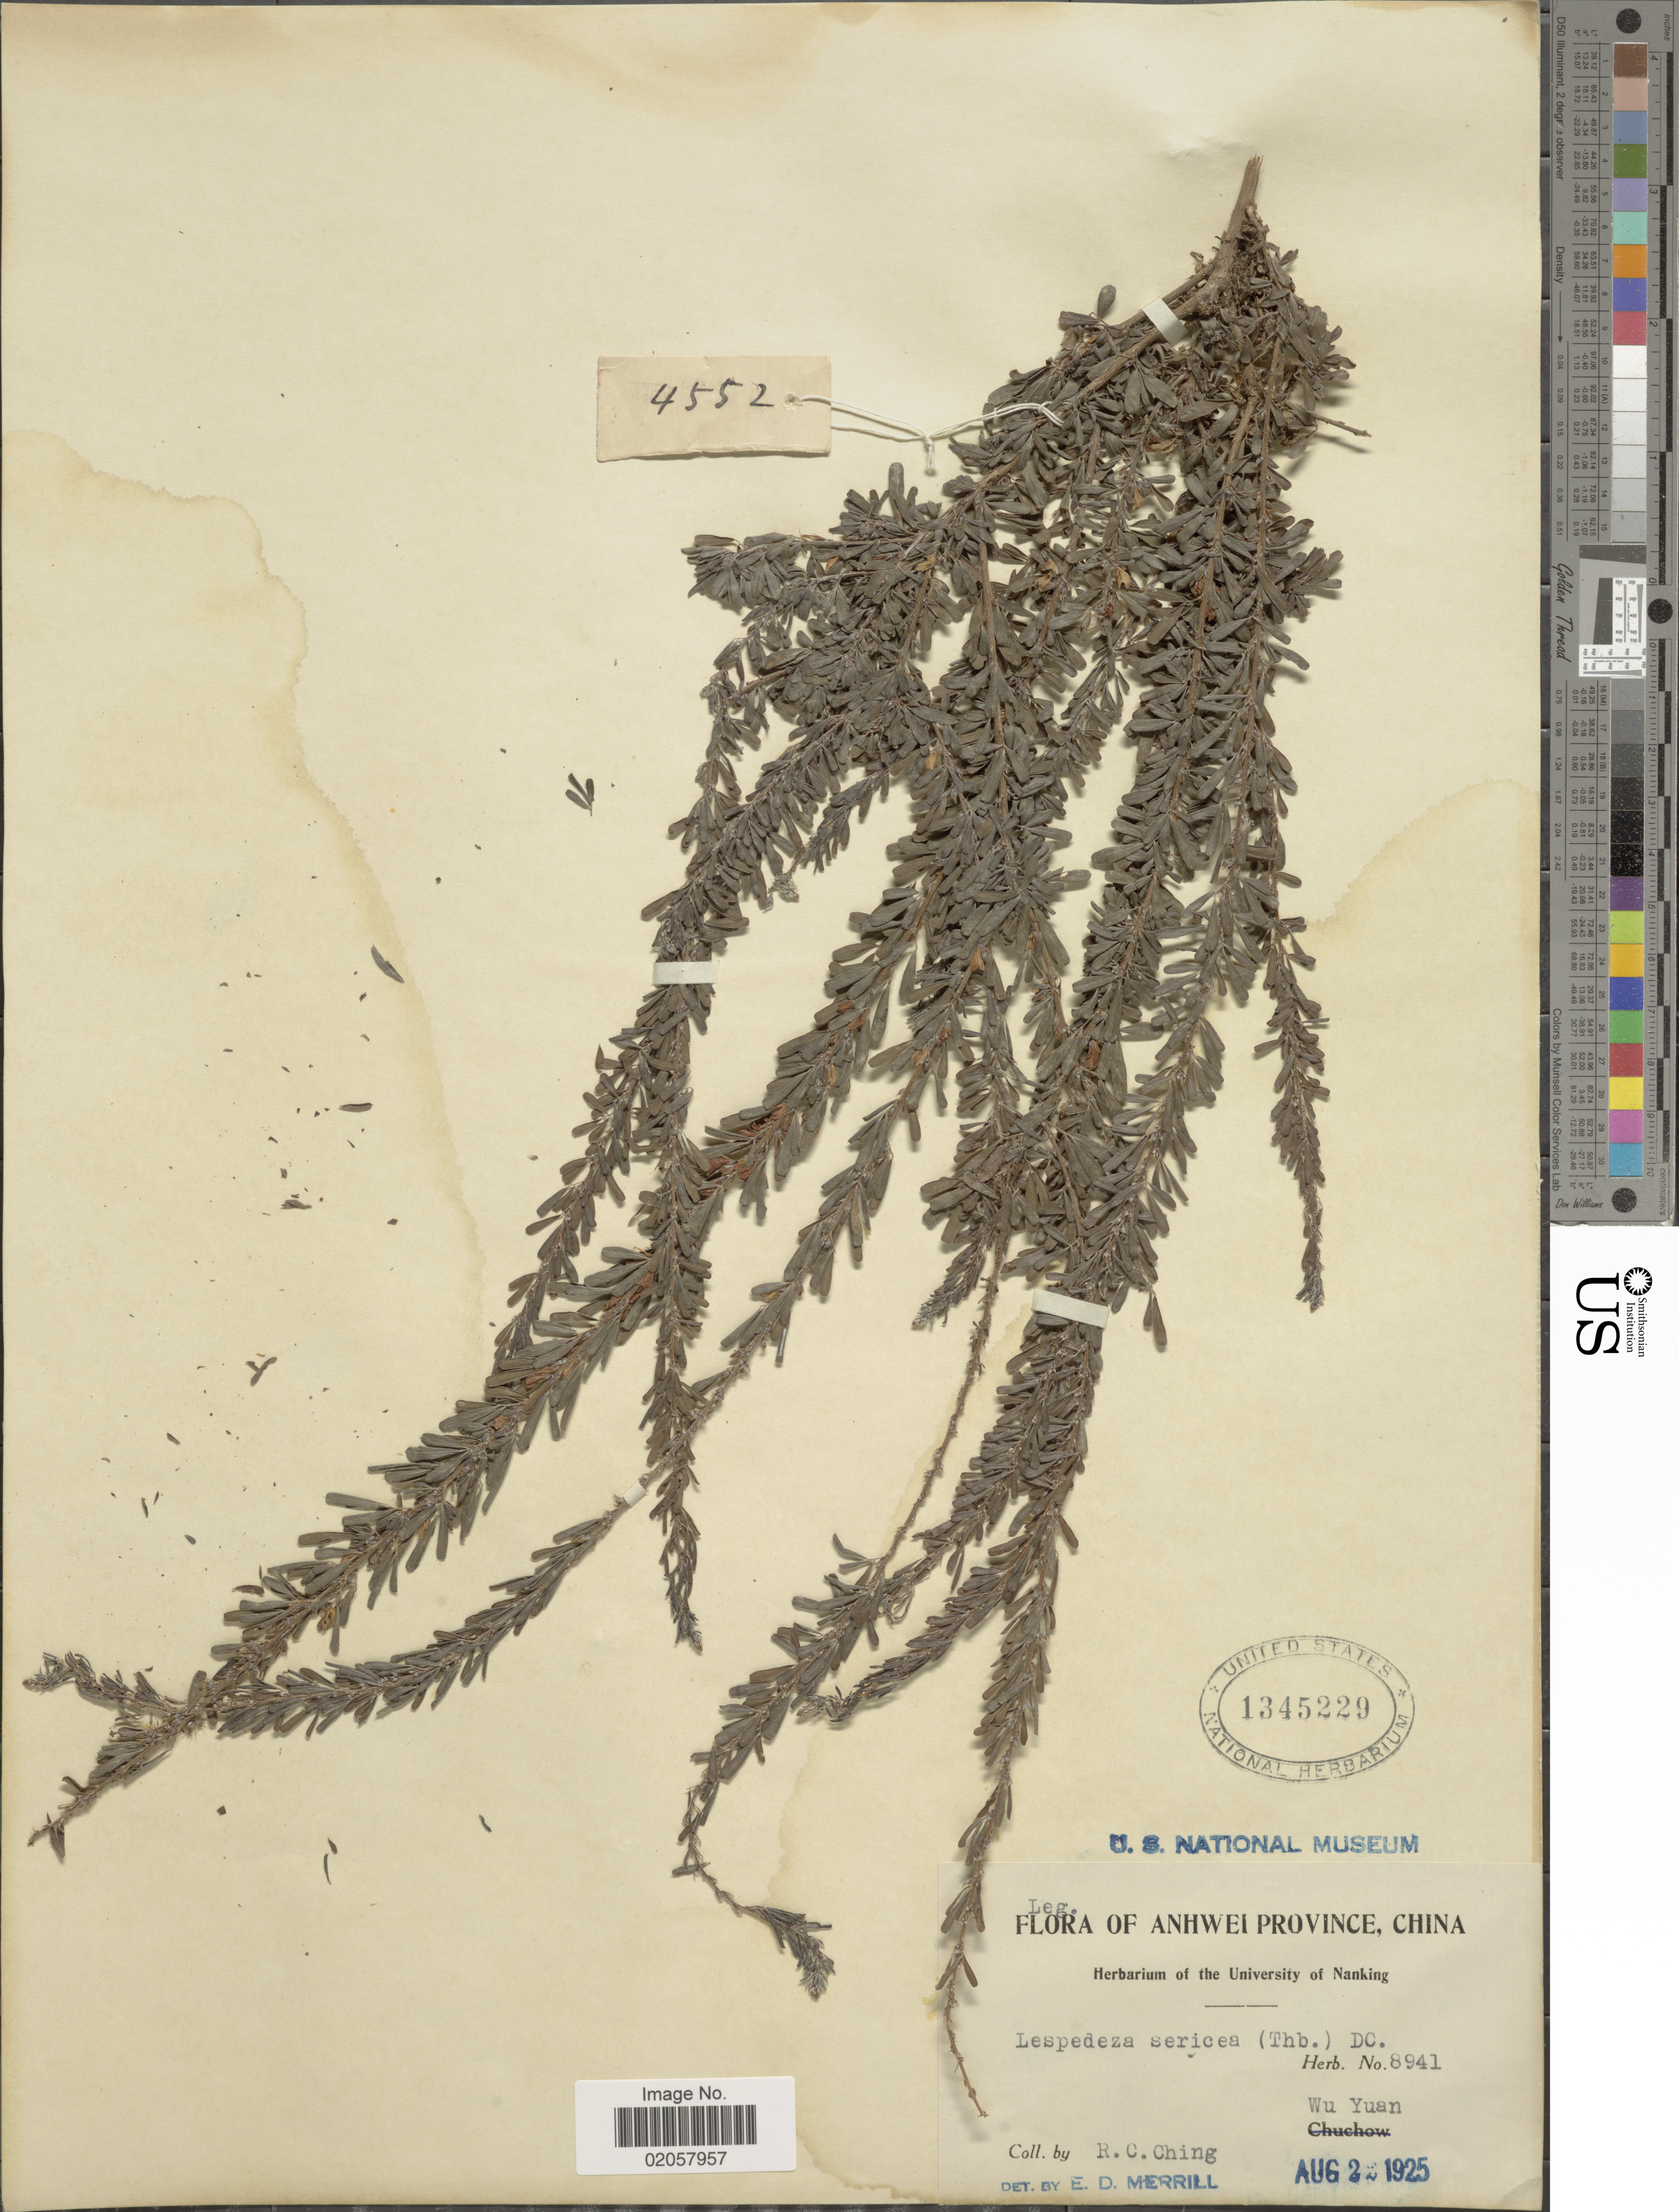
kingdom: Plantae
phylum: Tracheophyta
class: Magnoliopsida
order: Fabales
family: Fabaceae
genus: Lespedeza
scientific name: Lespedeza cuneata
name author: (Dum. Cours.) G. Don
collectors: R. C. Ching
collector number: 8941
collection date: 1925-08-22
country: China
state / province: Anhui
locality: Anhwei Province, Wu Yuan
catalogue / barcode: US 1345229